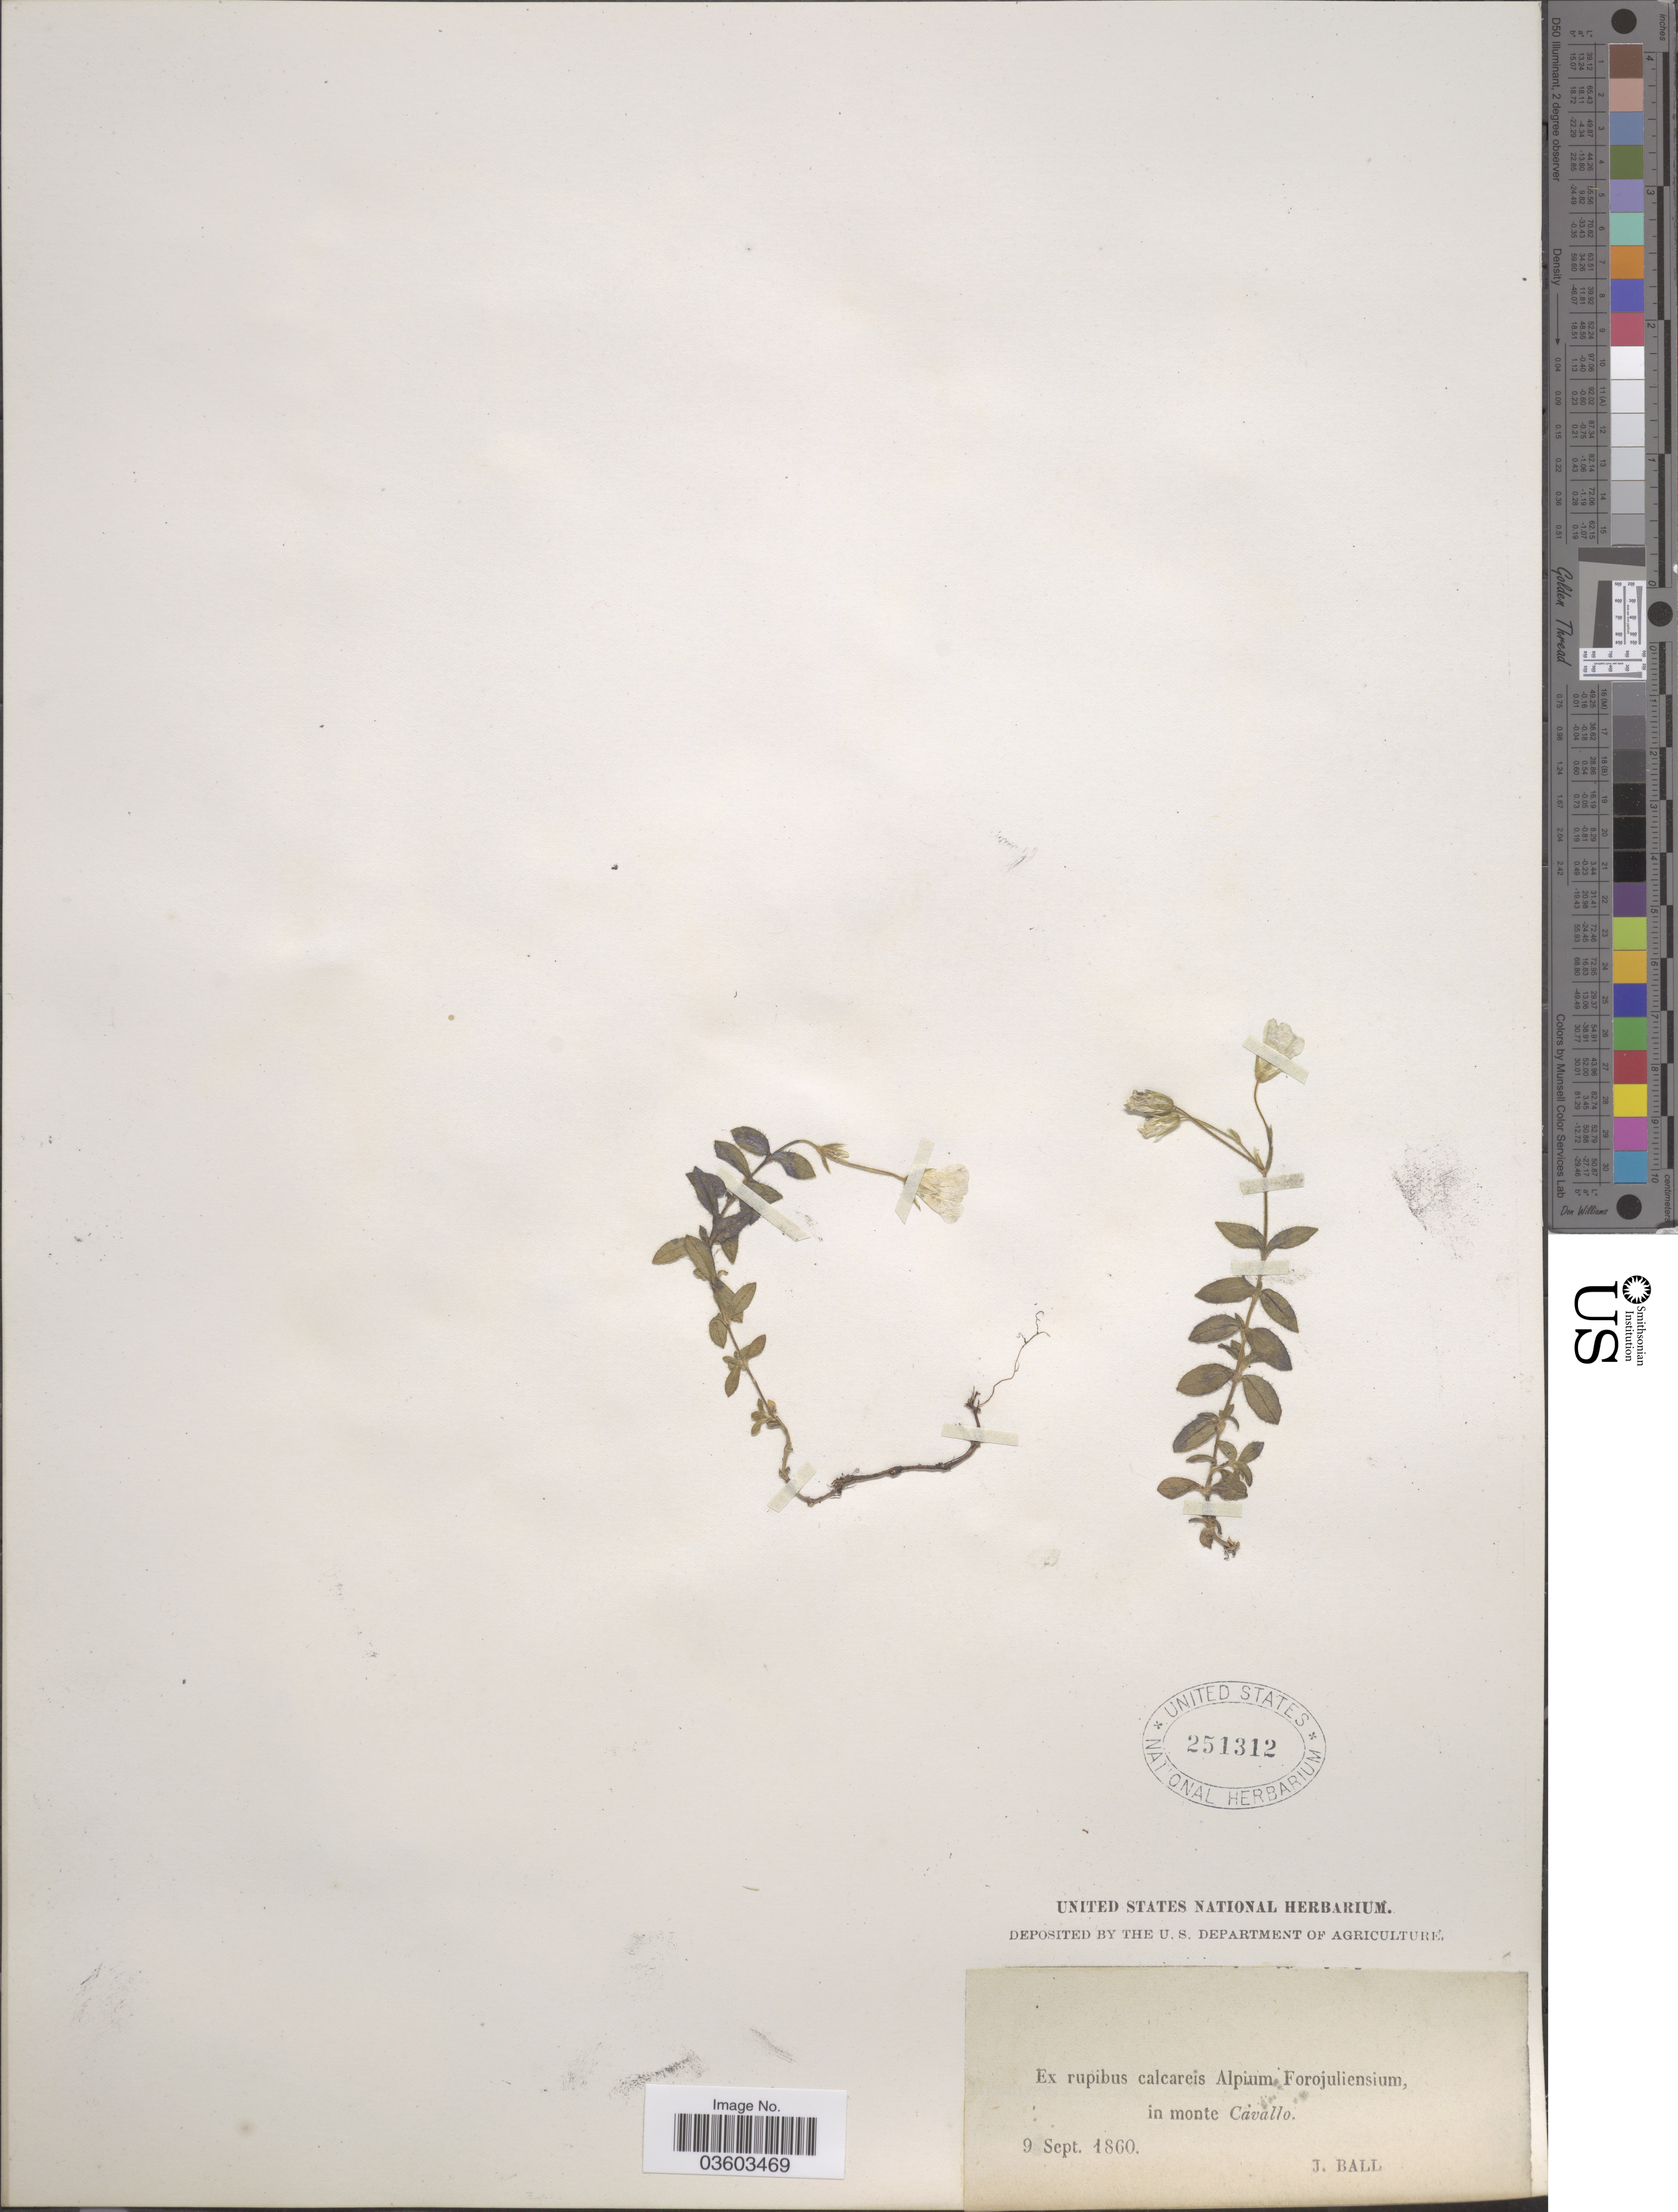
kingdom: Plantae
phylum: Tracheophyta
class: Magnoliopsida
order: Caryophyllales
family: Caryophyllaceae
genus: Cerastium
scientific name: Cerastium sp.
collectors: J. Ball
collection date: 1860-09-09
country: Italy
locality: Ex rupibus calcareis Alpium Forojuliensium, in monte Cavallo.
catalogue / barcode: US 251312